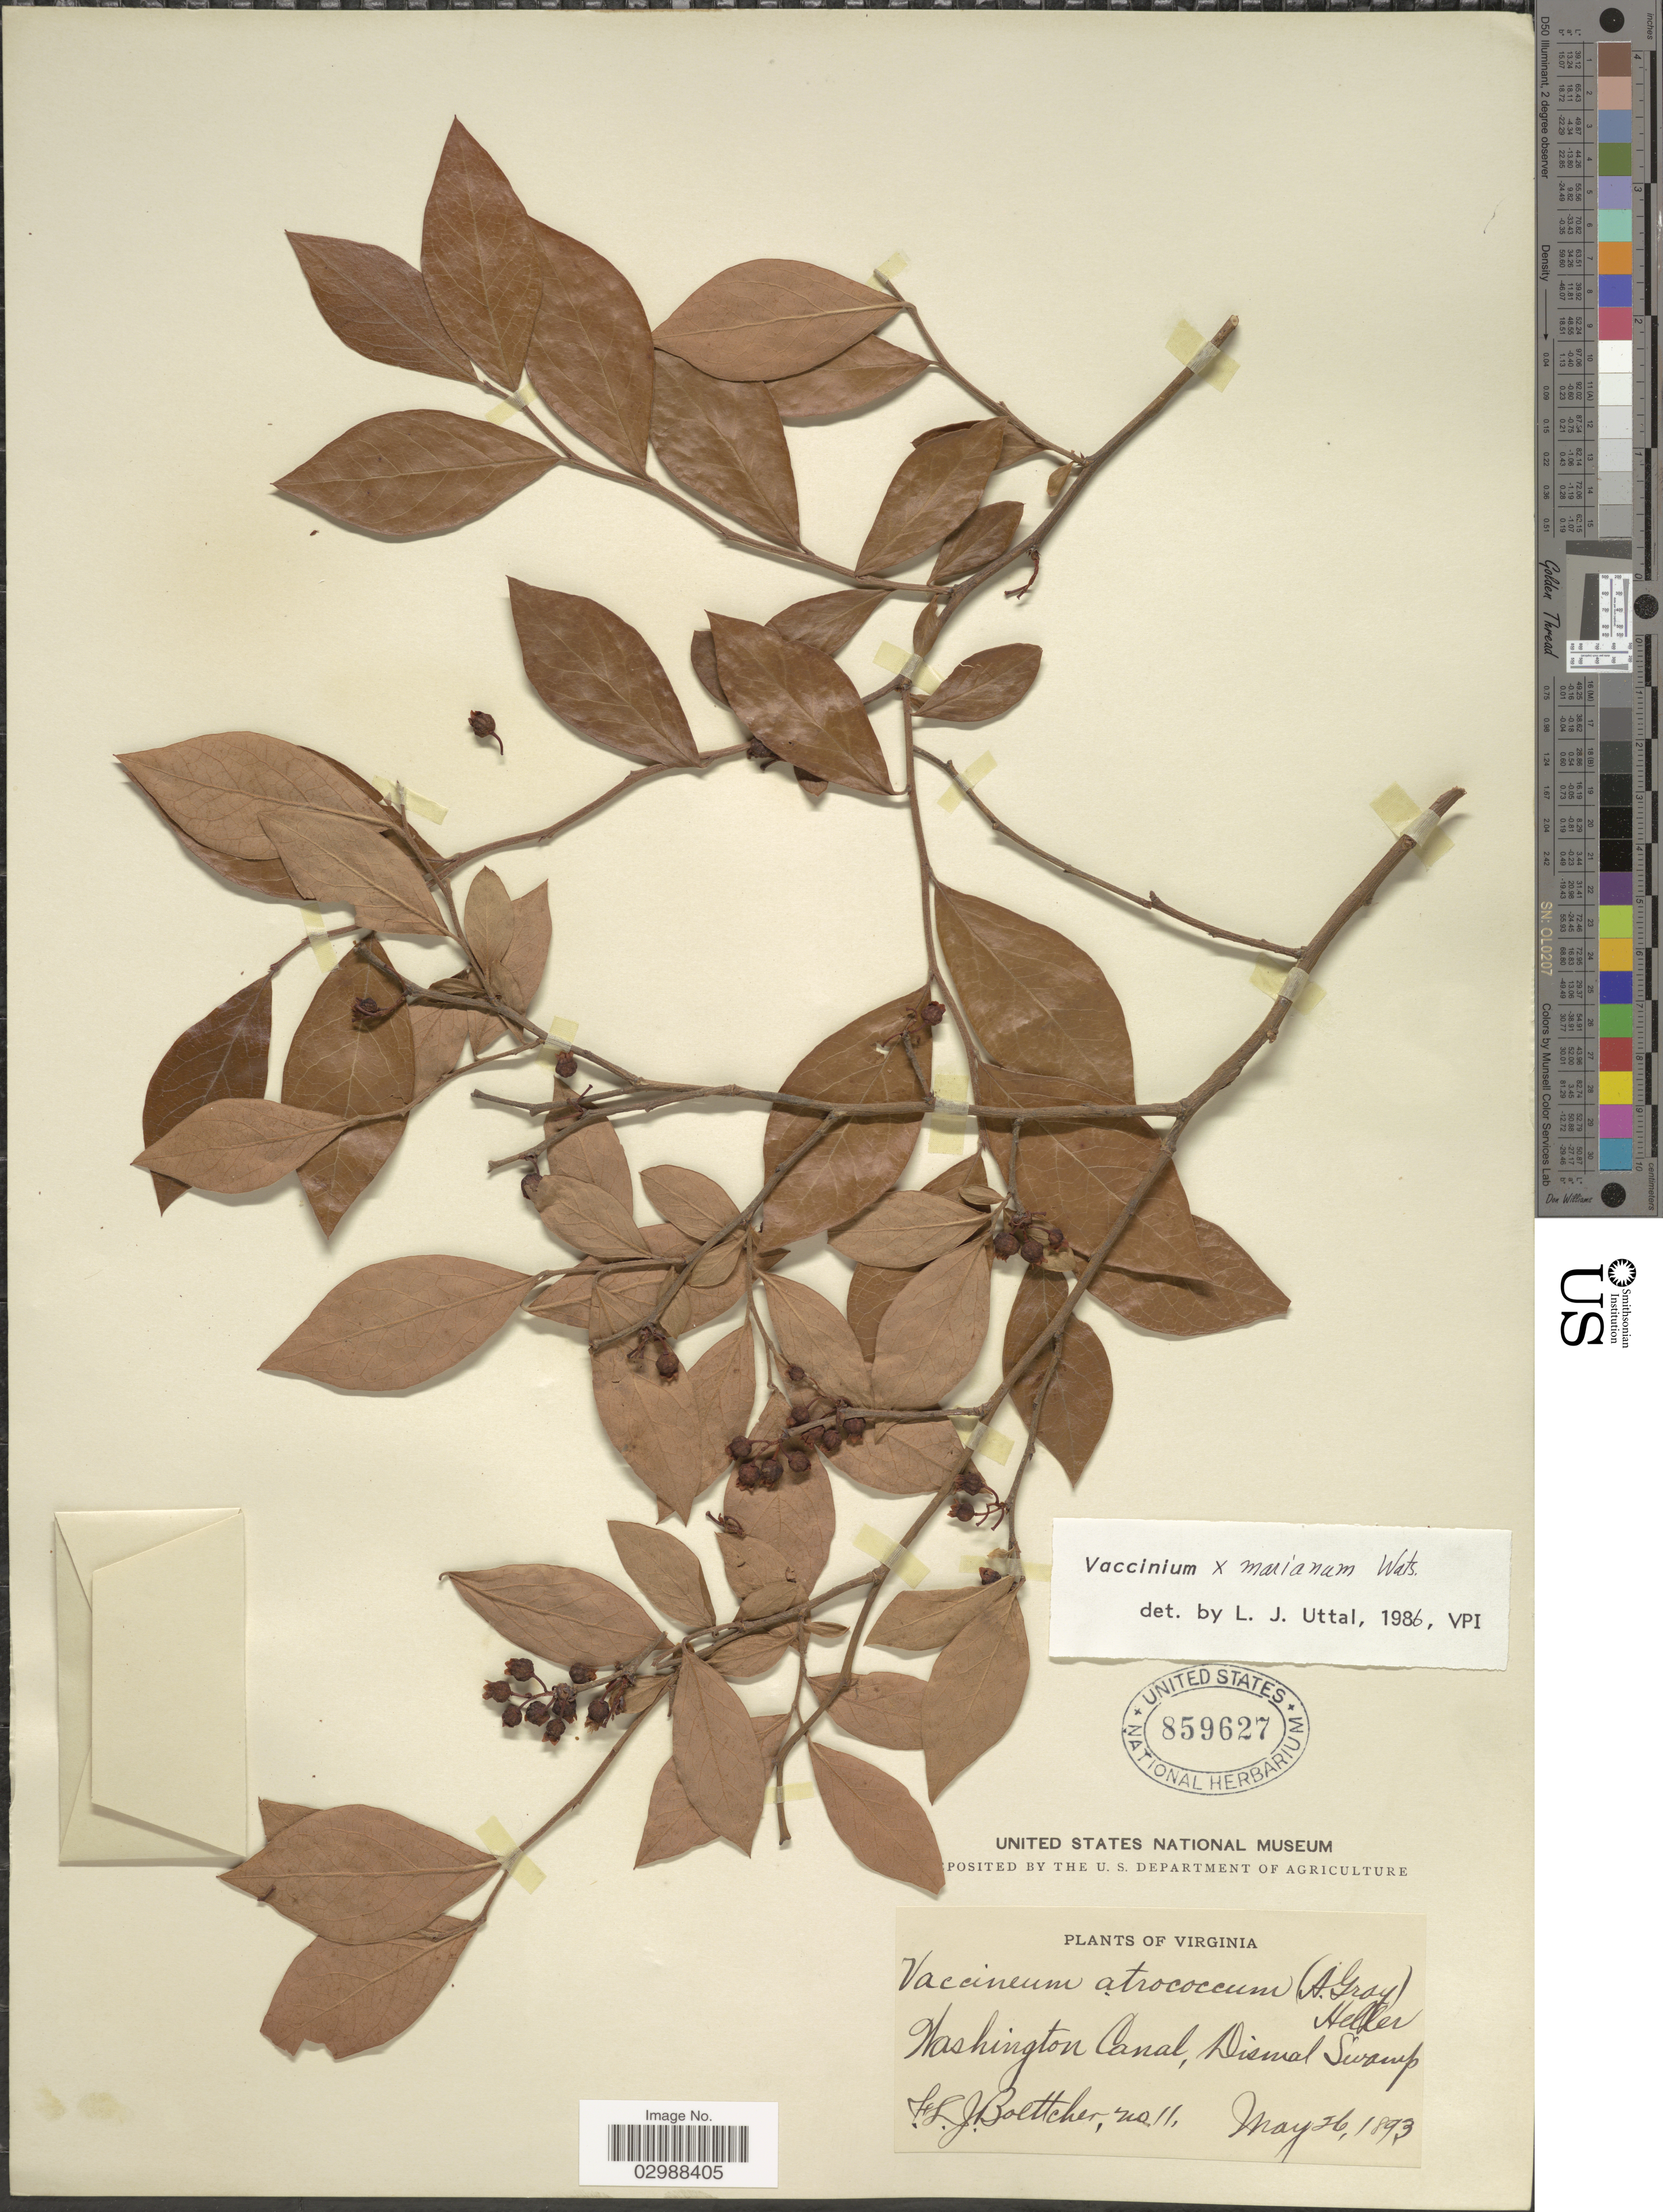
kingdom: Plantae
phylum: Tracheophyta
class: Magnoliopsida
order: Ericales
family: Ericaceae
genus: Vaccinium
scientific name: Vaccinium x marianum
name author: P. Watson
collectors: F. Boettcher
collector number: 11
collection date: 1893-05-26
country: United States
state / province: Virginia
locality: Washington Canal, Dismal Swamp.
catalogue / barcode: US 859627